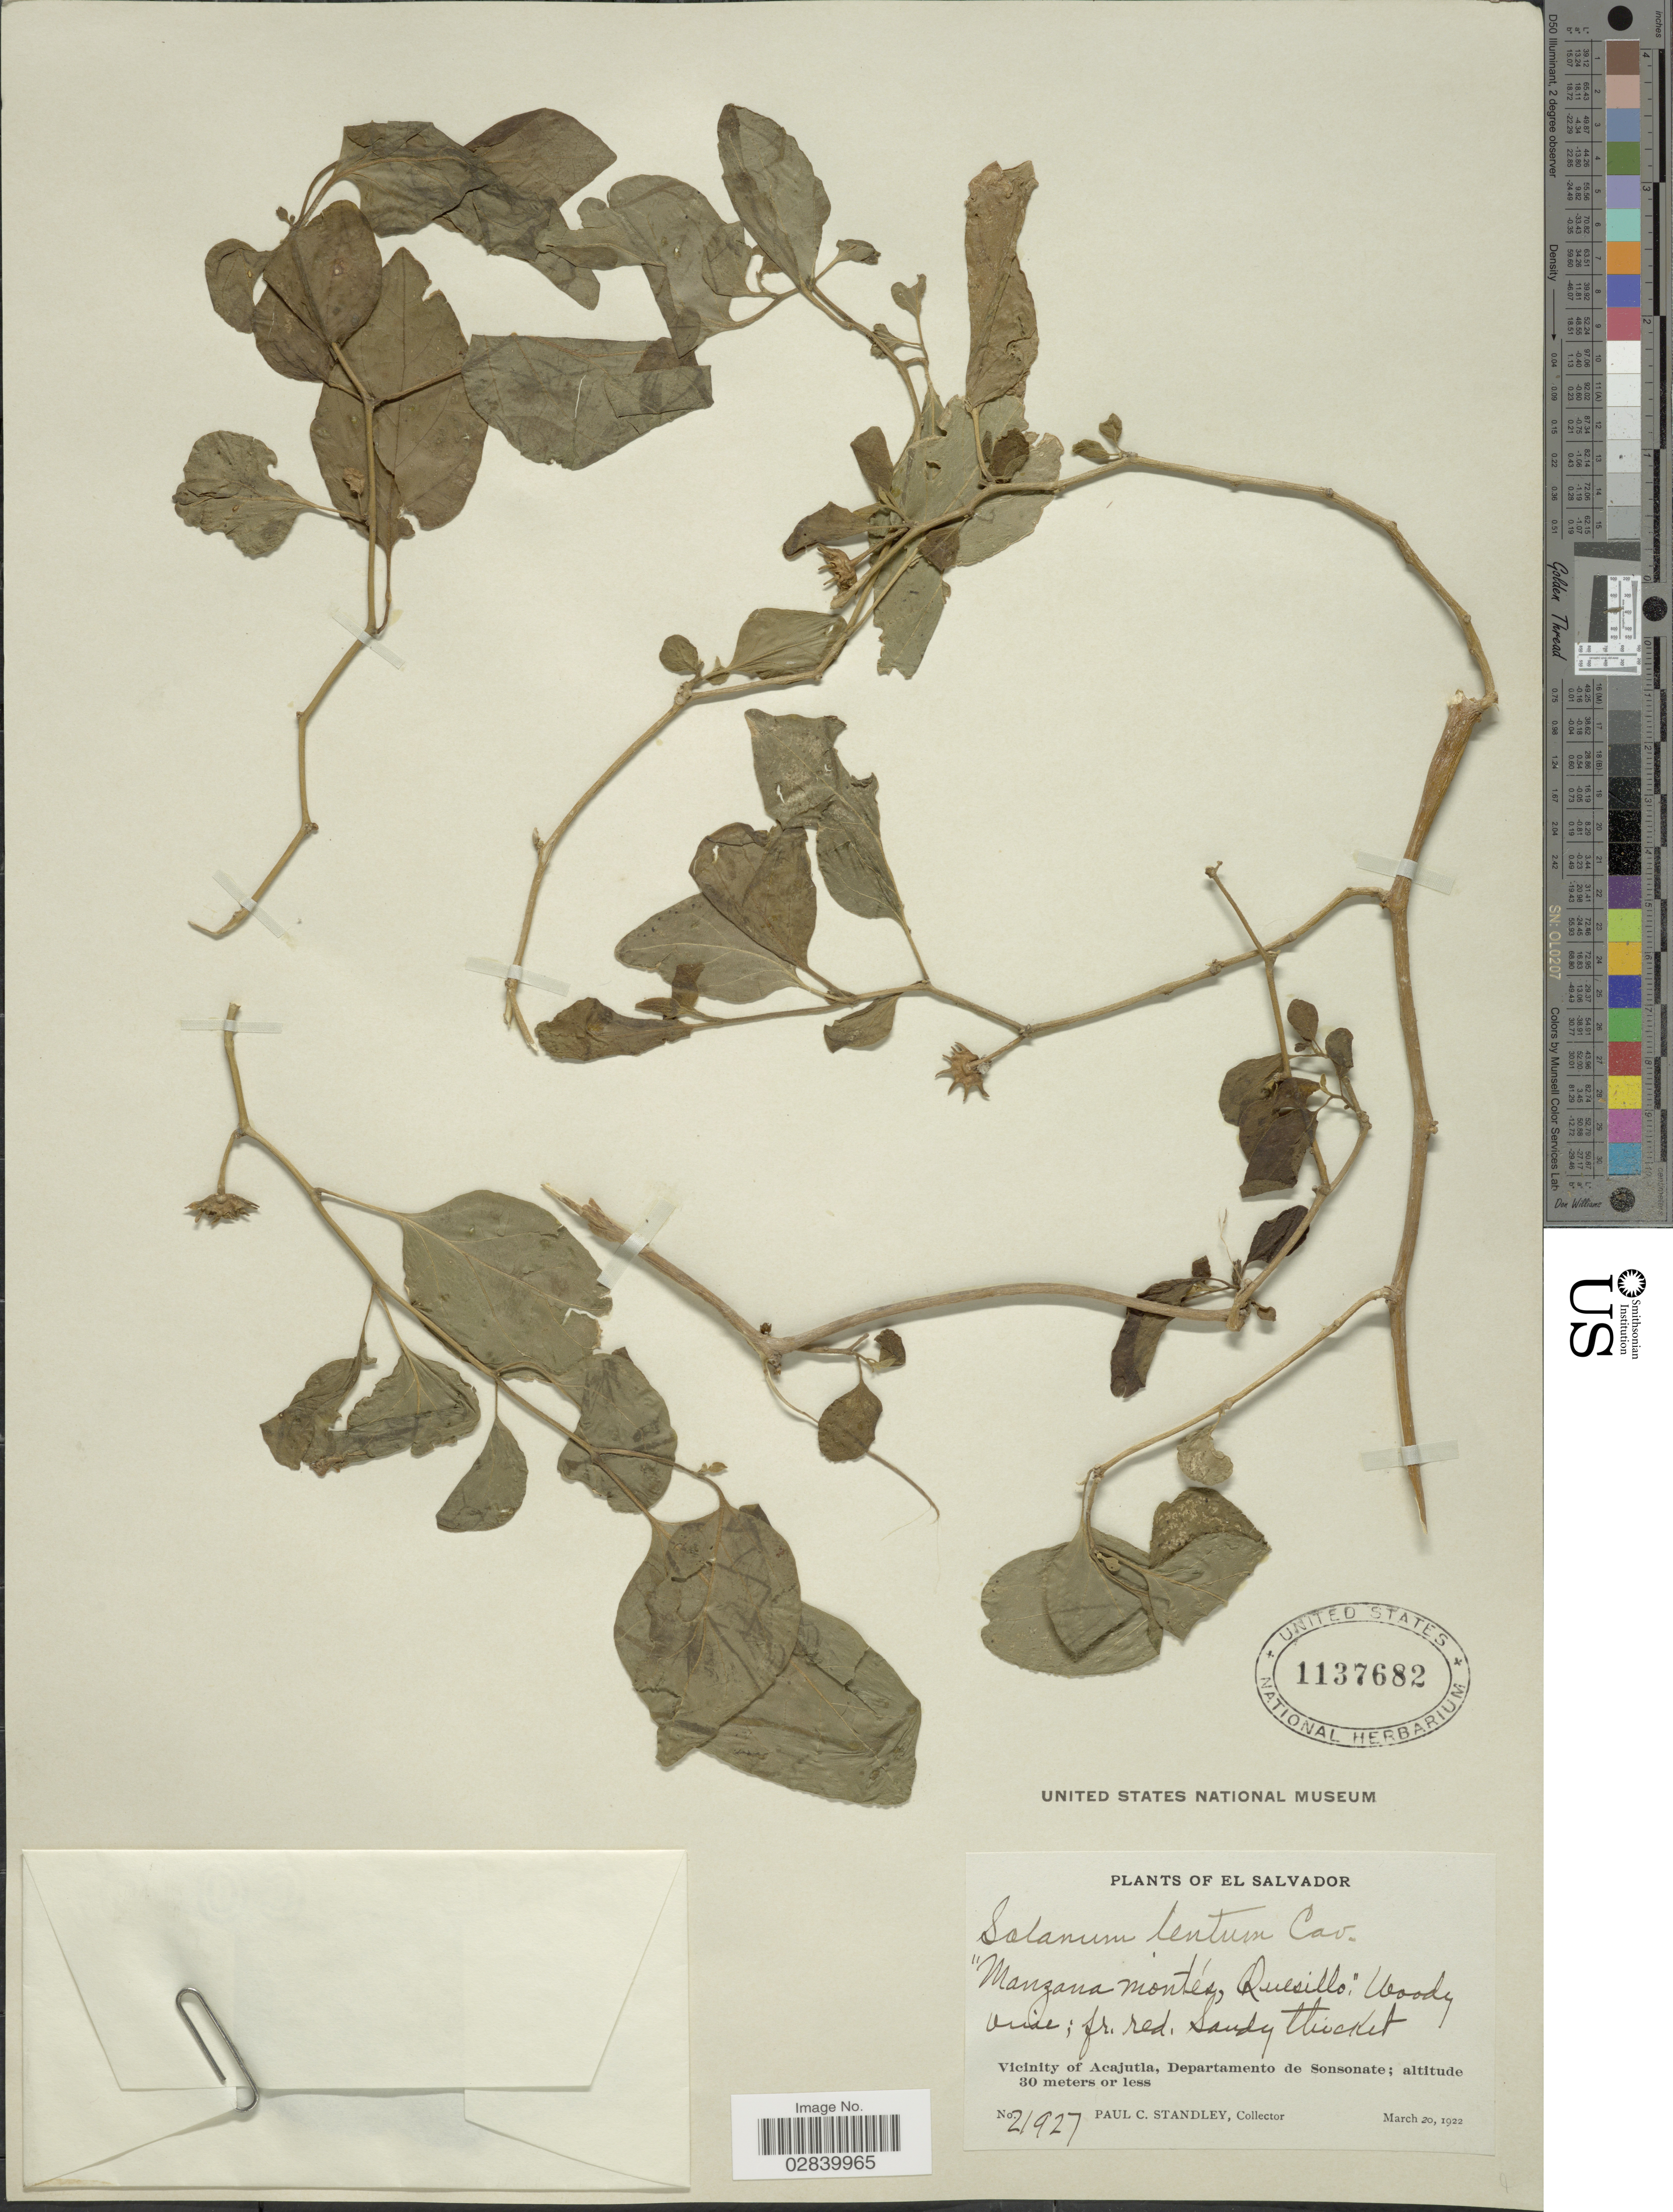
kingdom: Plantae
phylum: Tracheophyta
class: Magnoliopsida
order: Solanales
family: Solanaceae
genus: Lycianthes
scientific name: Lycianthes lenta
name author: (Cav.) Bitter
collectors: P. C. Standley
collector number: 21927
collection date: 1922-03-20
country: El Salvador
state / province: Sonsonate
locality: Vicinity of Acajutla, Departamento de Sonsonate.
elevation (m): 30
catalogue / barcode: US 1137682